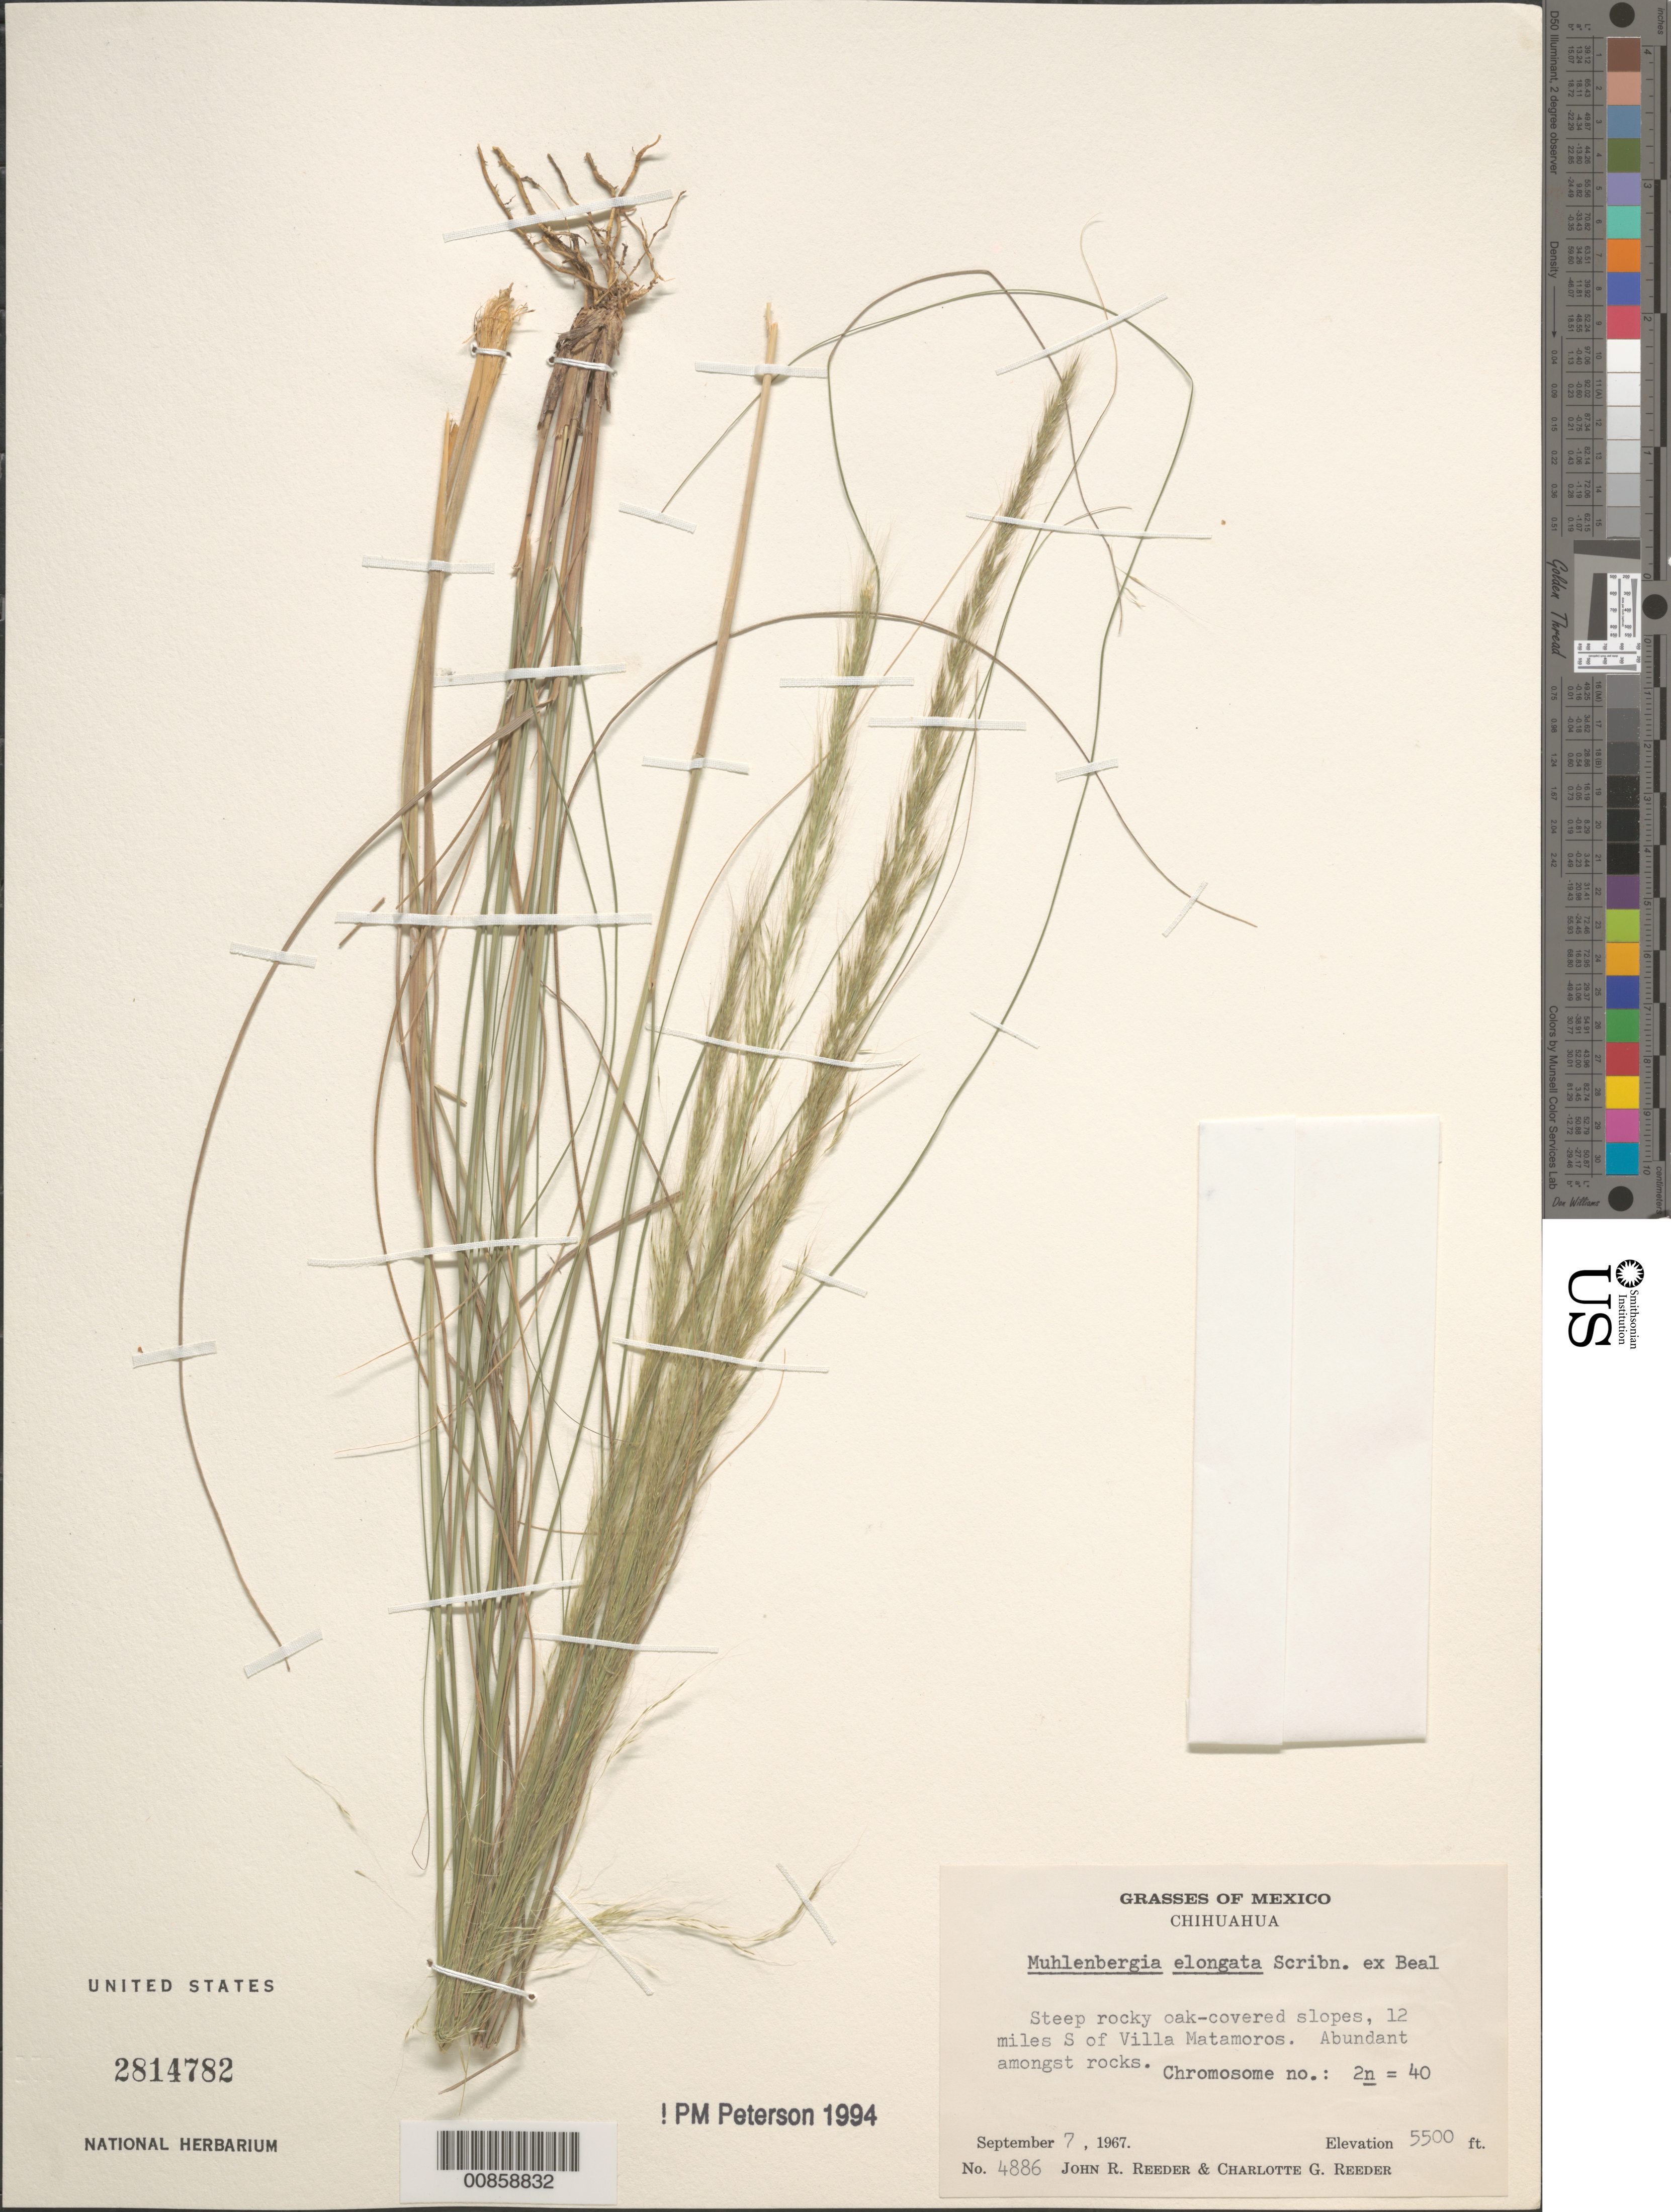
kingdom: Plantae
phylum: Tracheophyta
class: Liliopsida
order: Poales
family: Poaceae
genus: Muhlenbergia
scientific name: Muhlenbergia elongata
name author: Scribn. ex W.J. Beal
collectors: J. R. Reeder & C. G. Reeder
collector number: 4886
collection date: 1967-09-07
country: Mexico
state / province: Chihuahua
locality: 12 miles S of Villa Matamoros.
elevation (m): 1676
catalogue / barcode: US 2814782